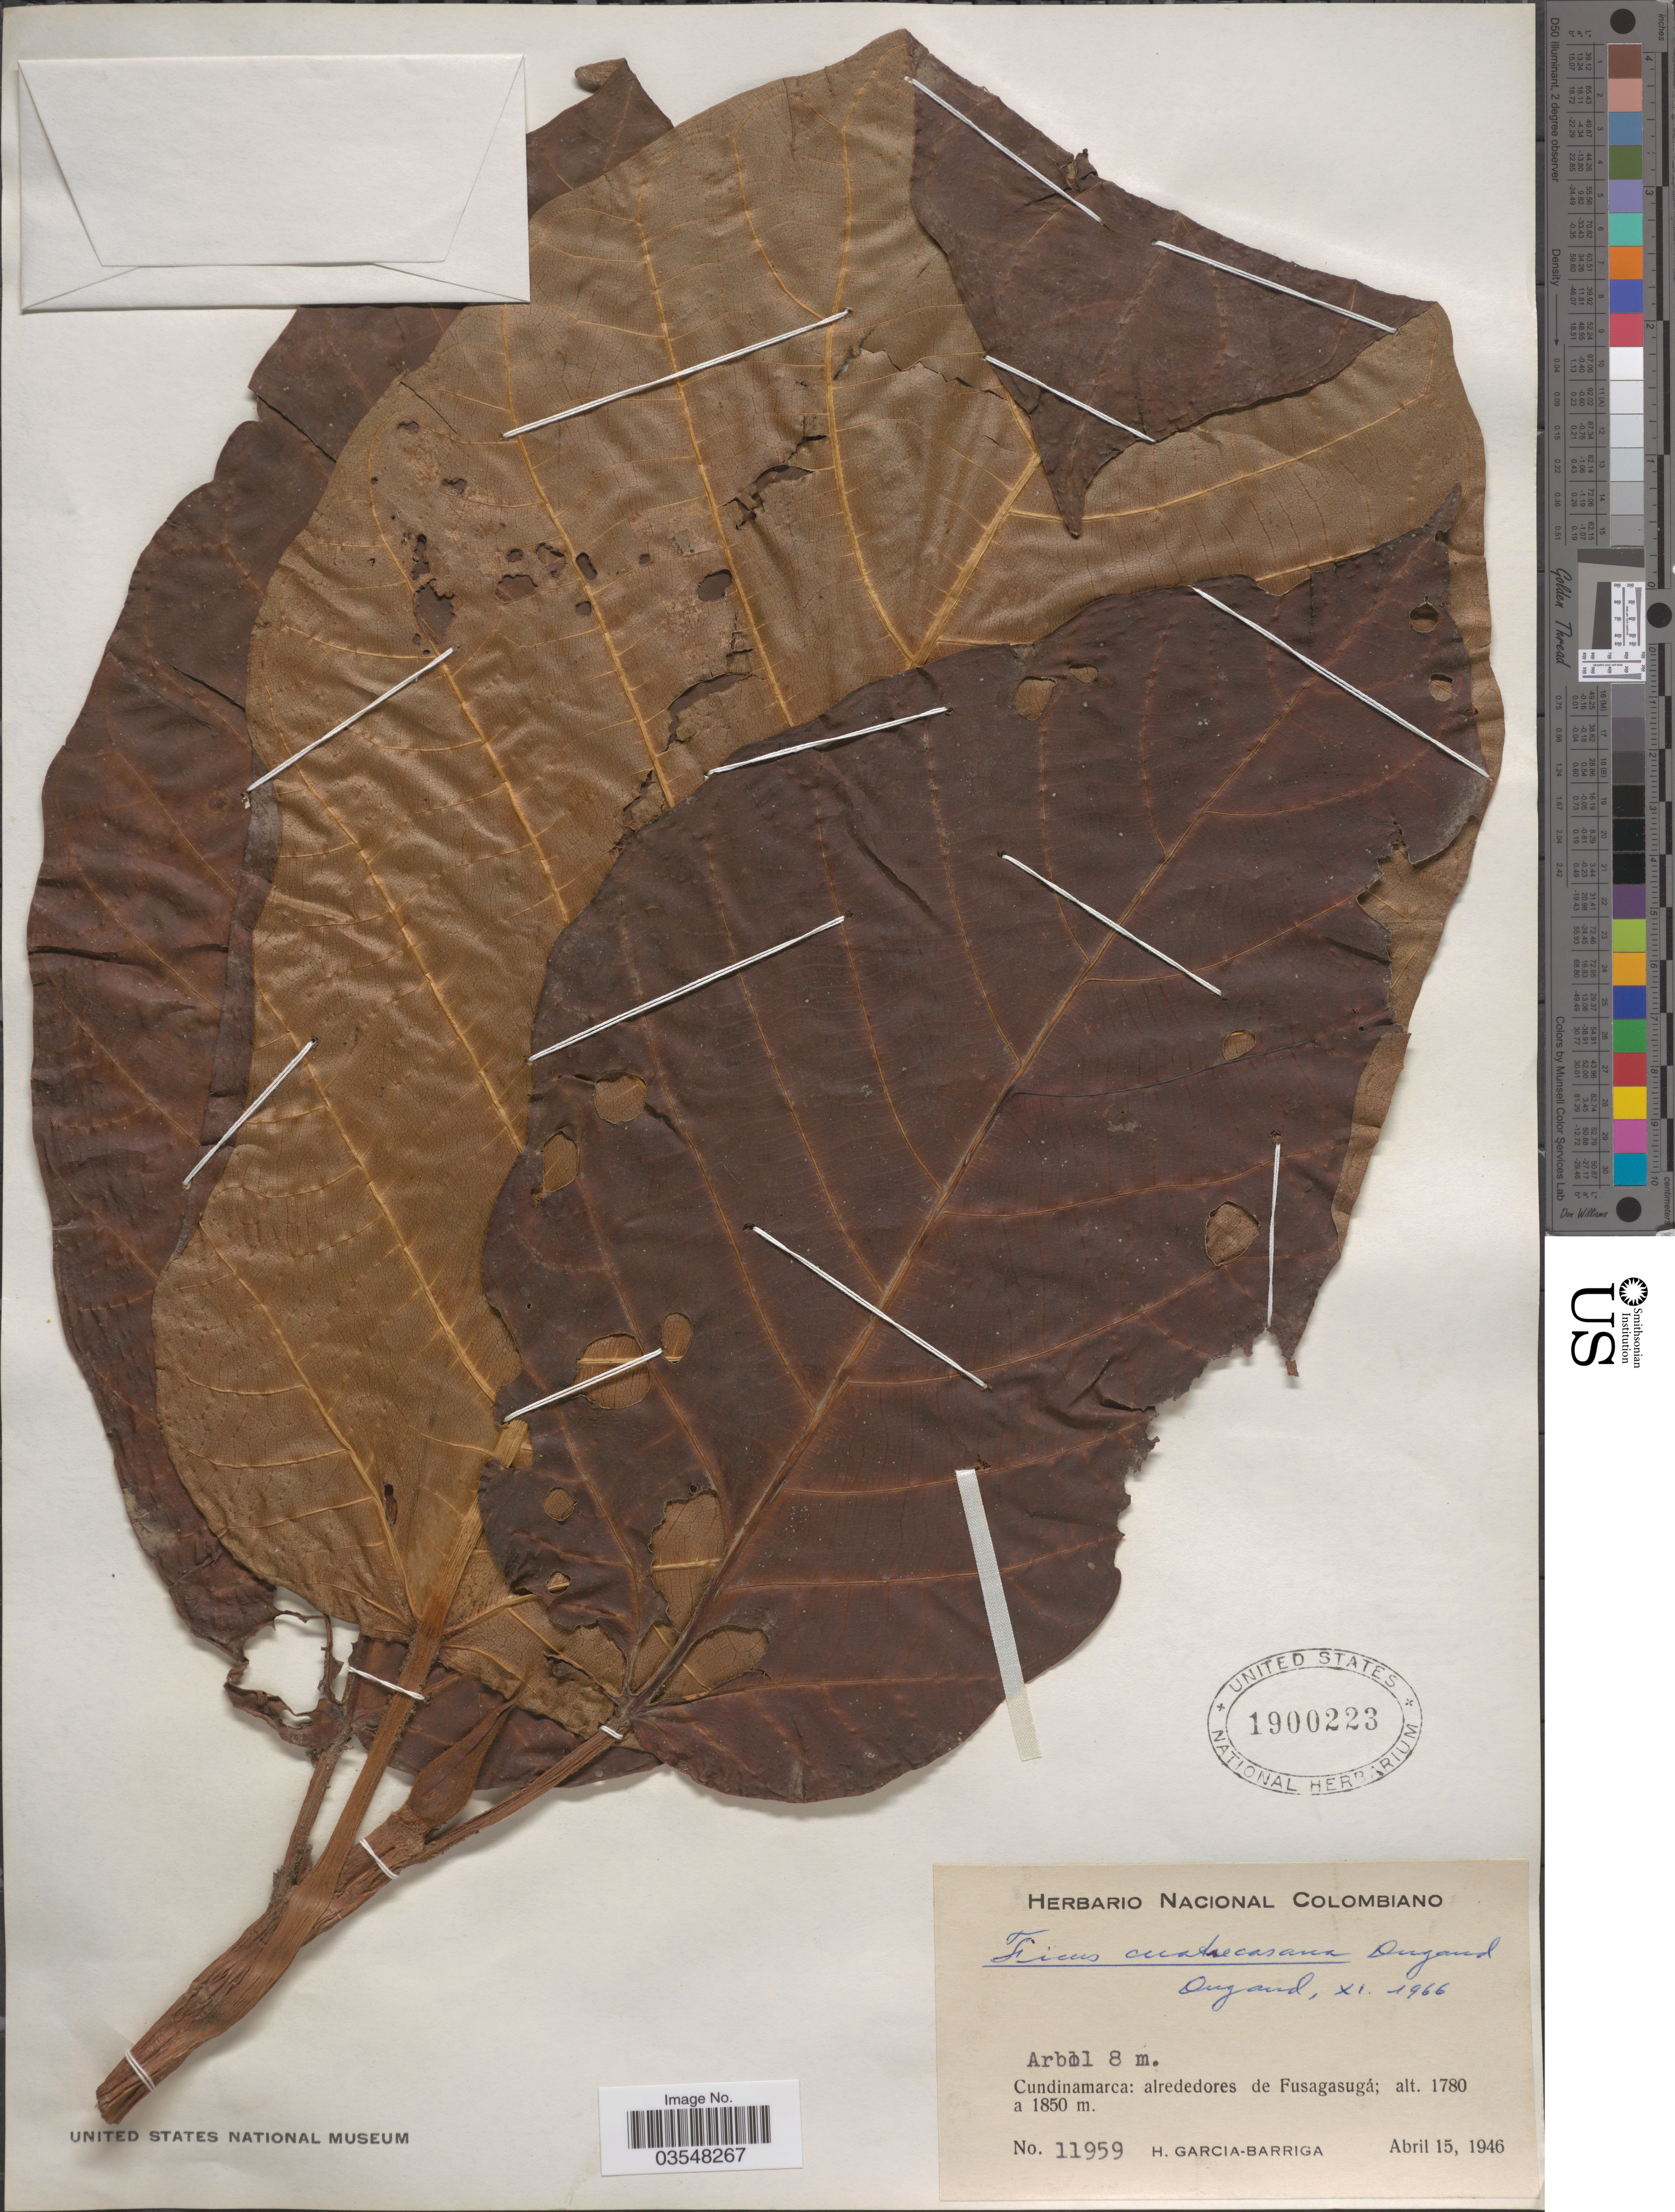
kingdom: Plantae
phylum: Tracheophyta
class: Magnoliopsida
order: Rosales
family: Moraceae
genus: Ficus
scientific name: Ficus cuatrecasasiana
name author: Dugand G.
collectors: H. García Barriga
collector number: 11959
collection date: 1946-04-15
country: Colombia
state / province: Cundinamarca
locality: Alrededores de Fusagasugá.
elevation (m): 1780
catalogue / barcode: US 1900223